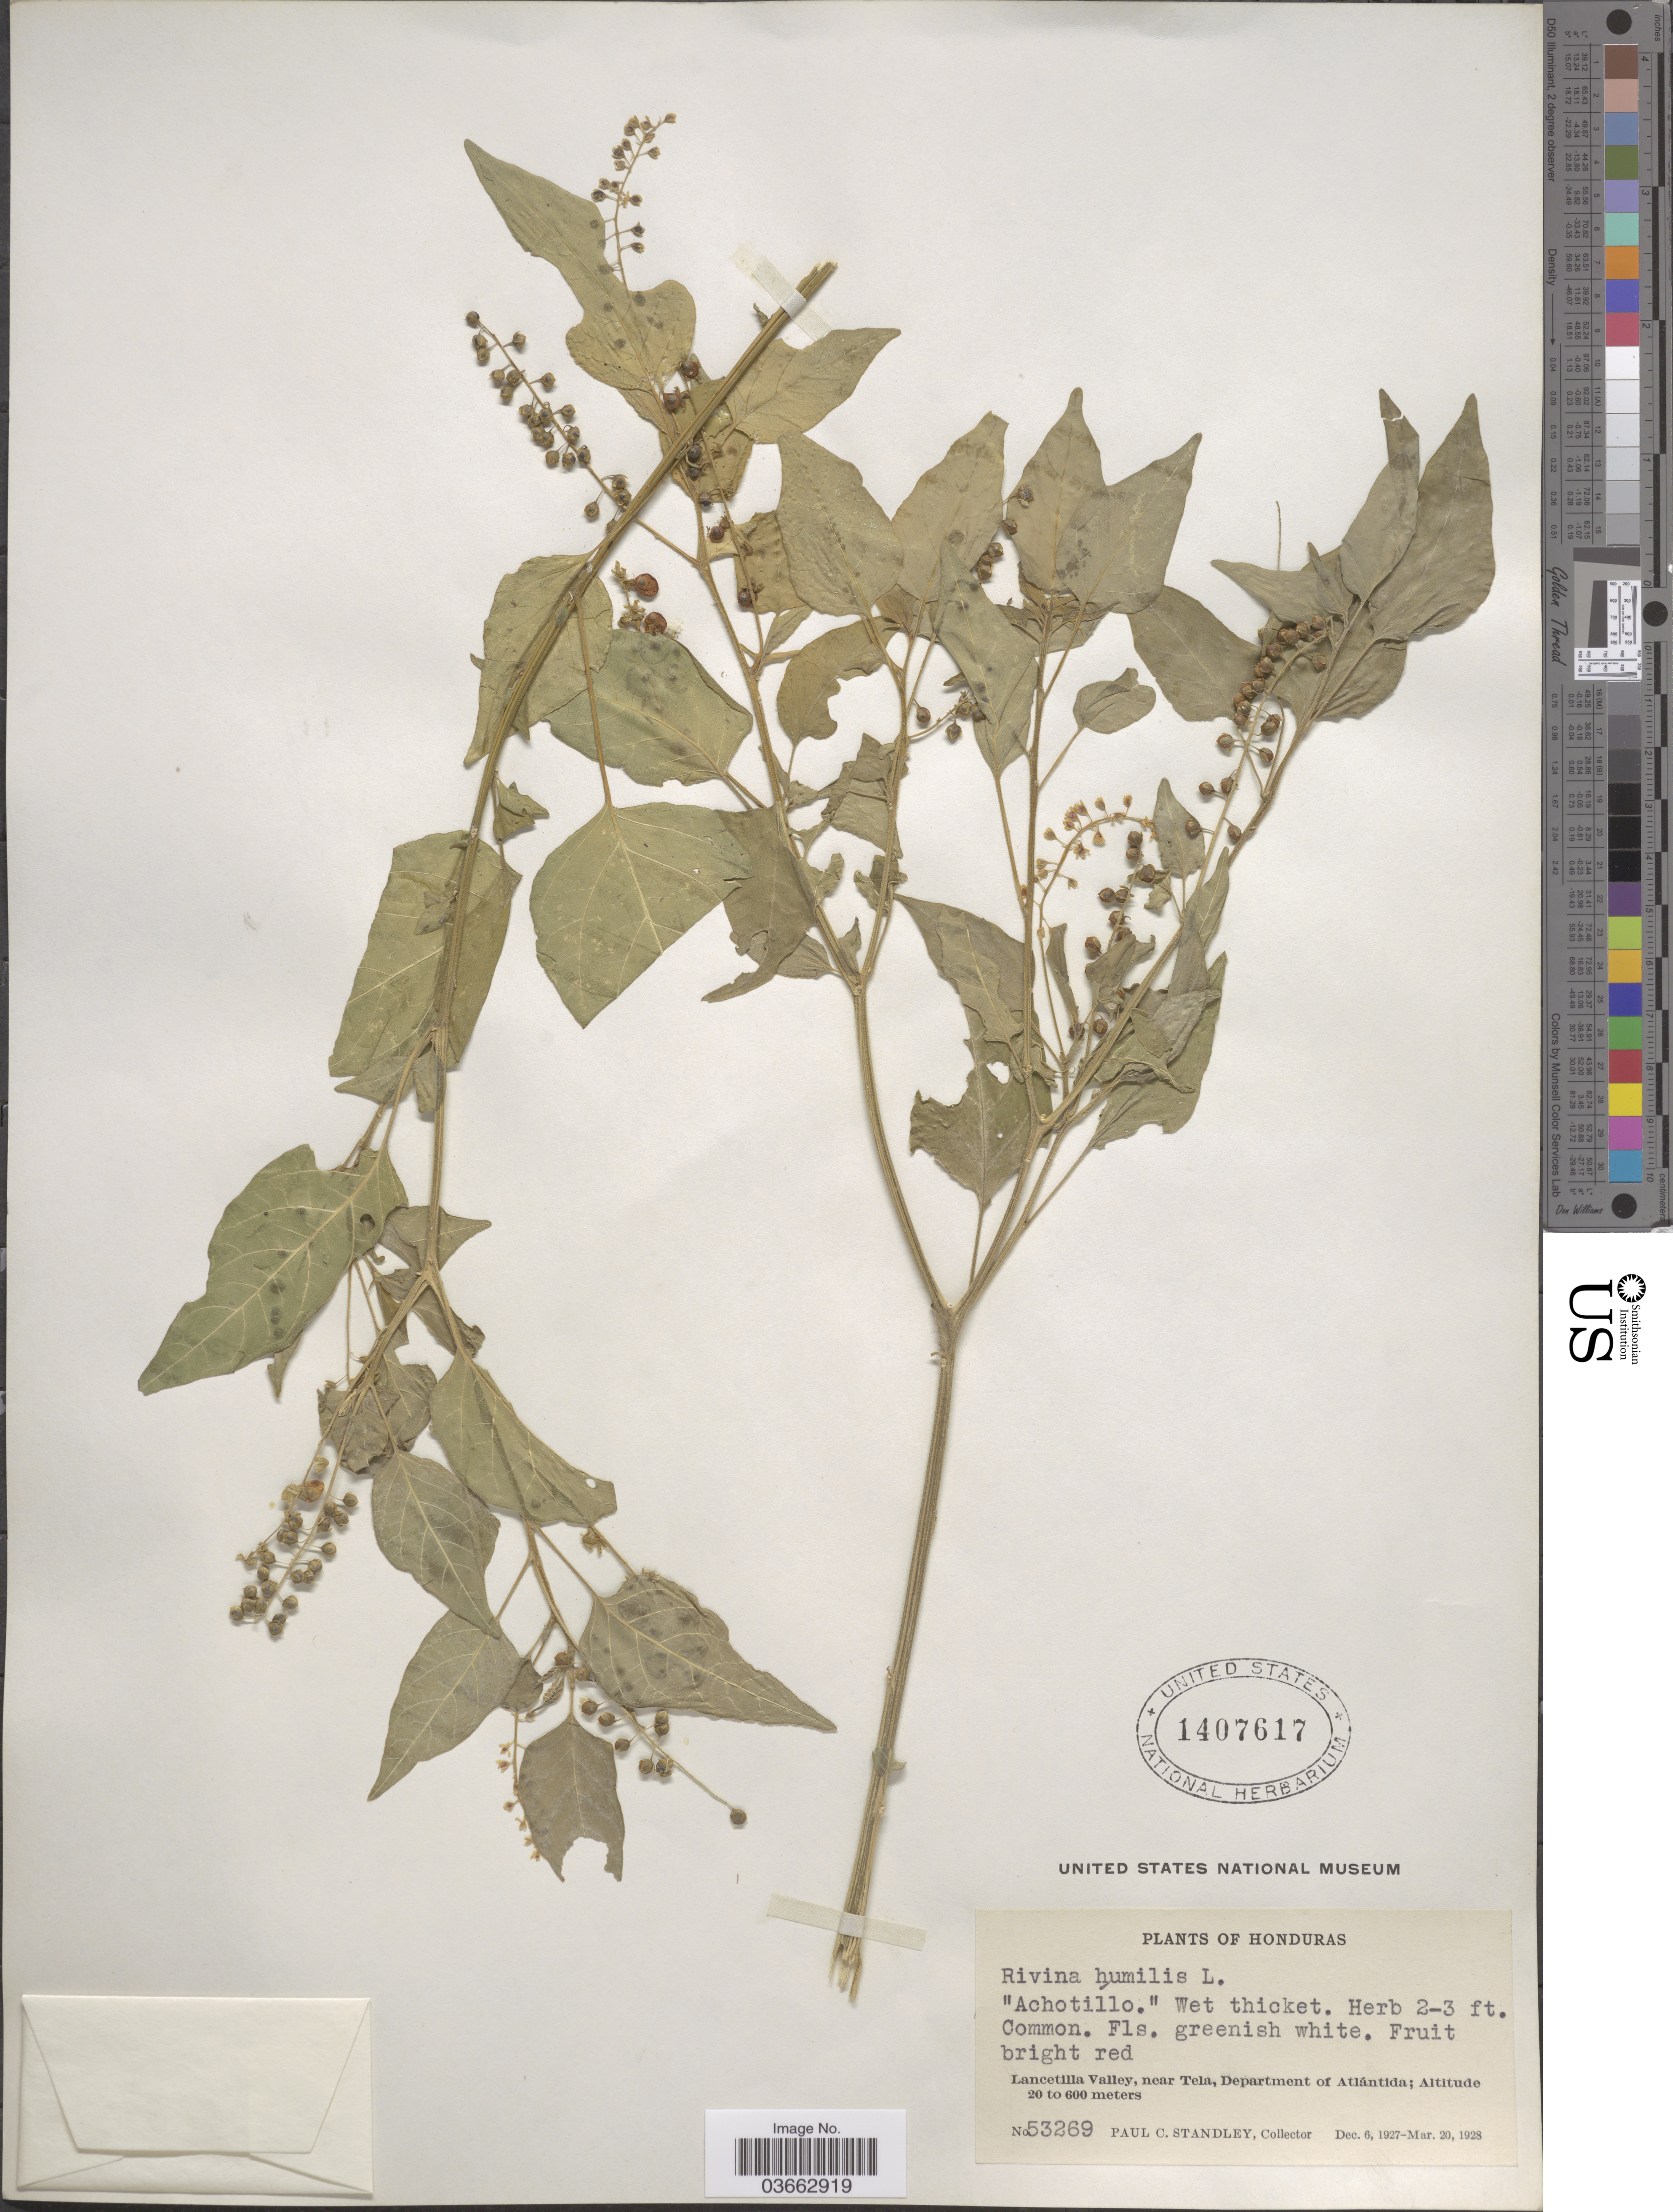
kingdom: Plantae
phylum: Tracheophyta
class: Magnoliopsida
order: Caryophyllales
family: Phytolaccaceae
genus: Rivina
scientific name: Rivina humilis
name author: L.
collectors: P. C. Standley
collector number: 53269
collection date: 1927-12-06/1928-03-20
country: Honduras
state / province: Atlántida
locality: Lancetilla valley, near Tela. Departament of Atlántida.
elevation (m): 20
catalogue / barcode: US 1407617